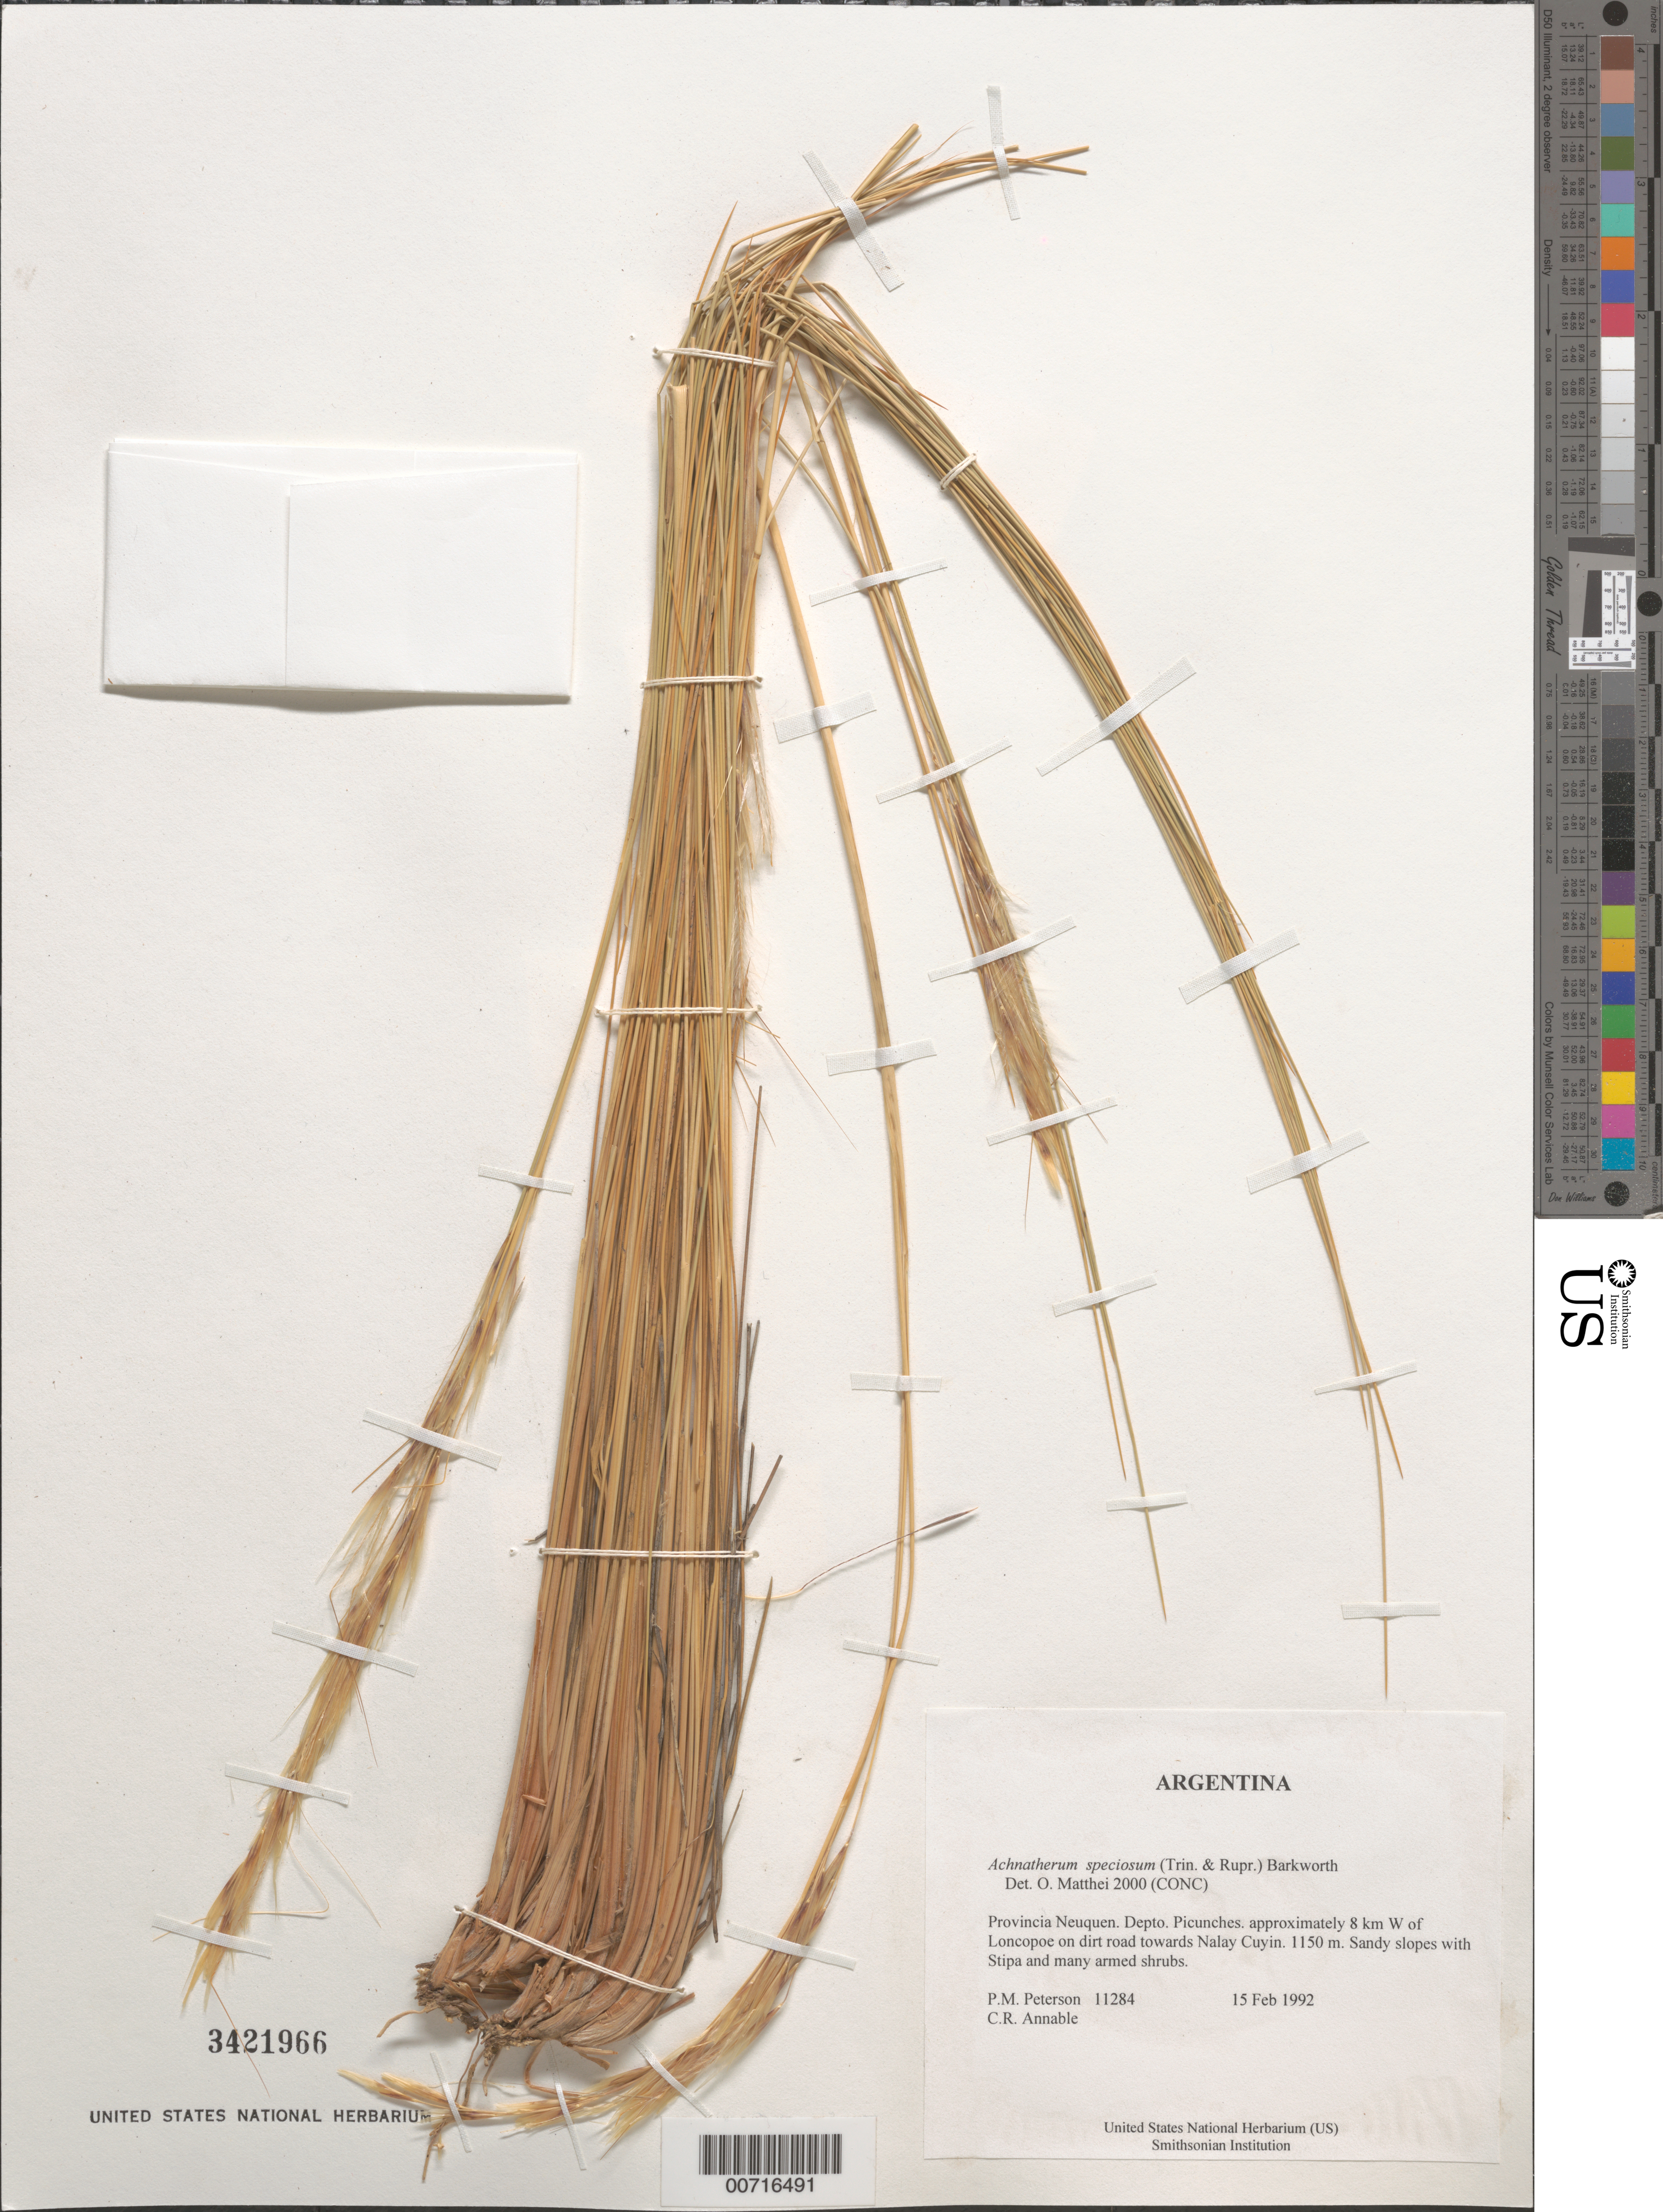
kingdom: Plantae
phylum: Tracheophyta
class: Liliopsida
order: Poales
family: Poaceae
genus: Pappostipa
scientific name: Pappostipa speciosa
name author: (Trin. & Rupr.) Romasch.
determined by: Matthei, O. R.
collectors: P. M. Peterson & C. R. Annable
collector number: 11284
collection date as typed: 15 Feb 1992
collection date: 1992-02-15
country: Argentina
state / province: Neuquen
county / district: Picunches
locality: approximately 8 km W of Loncopoe on dirt road towards Nalay Cuyin.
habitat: Sandy slopes with Stipa and many armed shrubs.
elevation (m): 1150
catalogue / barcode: US 3421966